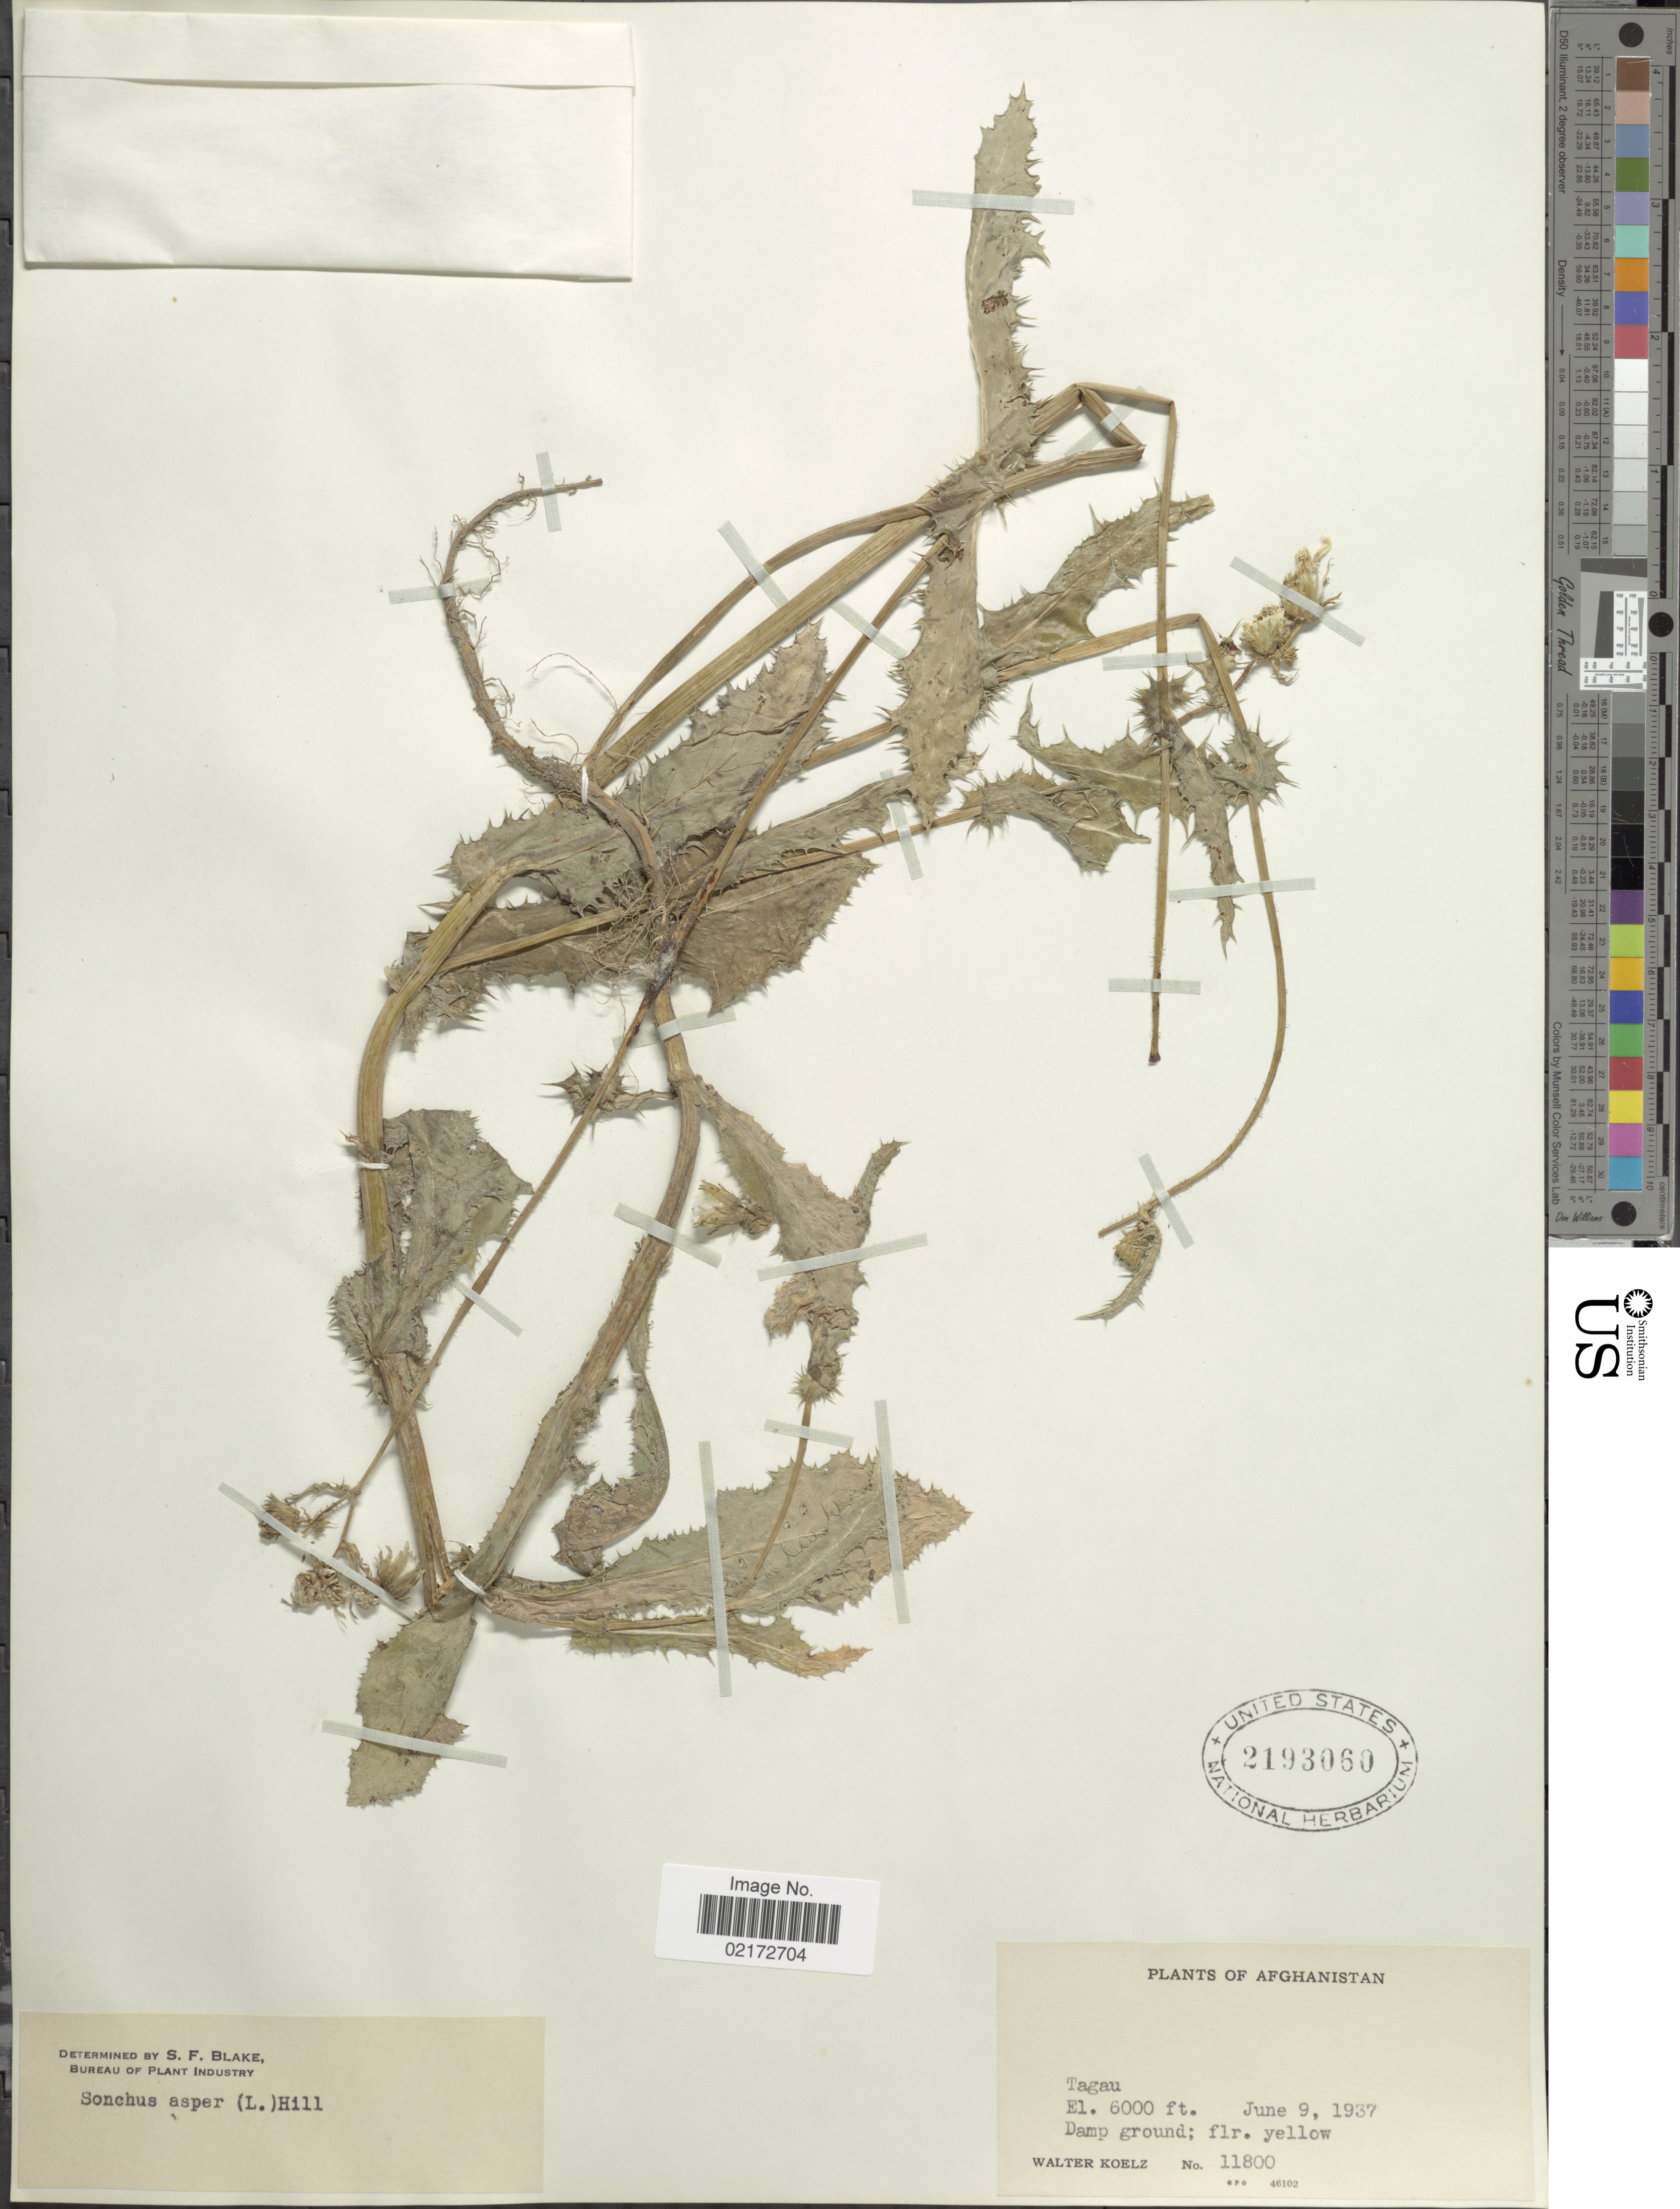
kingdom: Plantae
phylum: Tracheophyta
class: Magnoliopsida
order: Asterales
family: Asteraceae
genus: Sonchus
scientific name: Sonchus asper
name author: (L.) Hill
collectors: W. N. Koelz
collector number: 11800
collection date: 1937-06-09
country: Afghanistan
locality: Tagau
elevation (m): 1829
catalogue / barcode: US 2193060